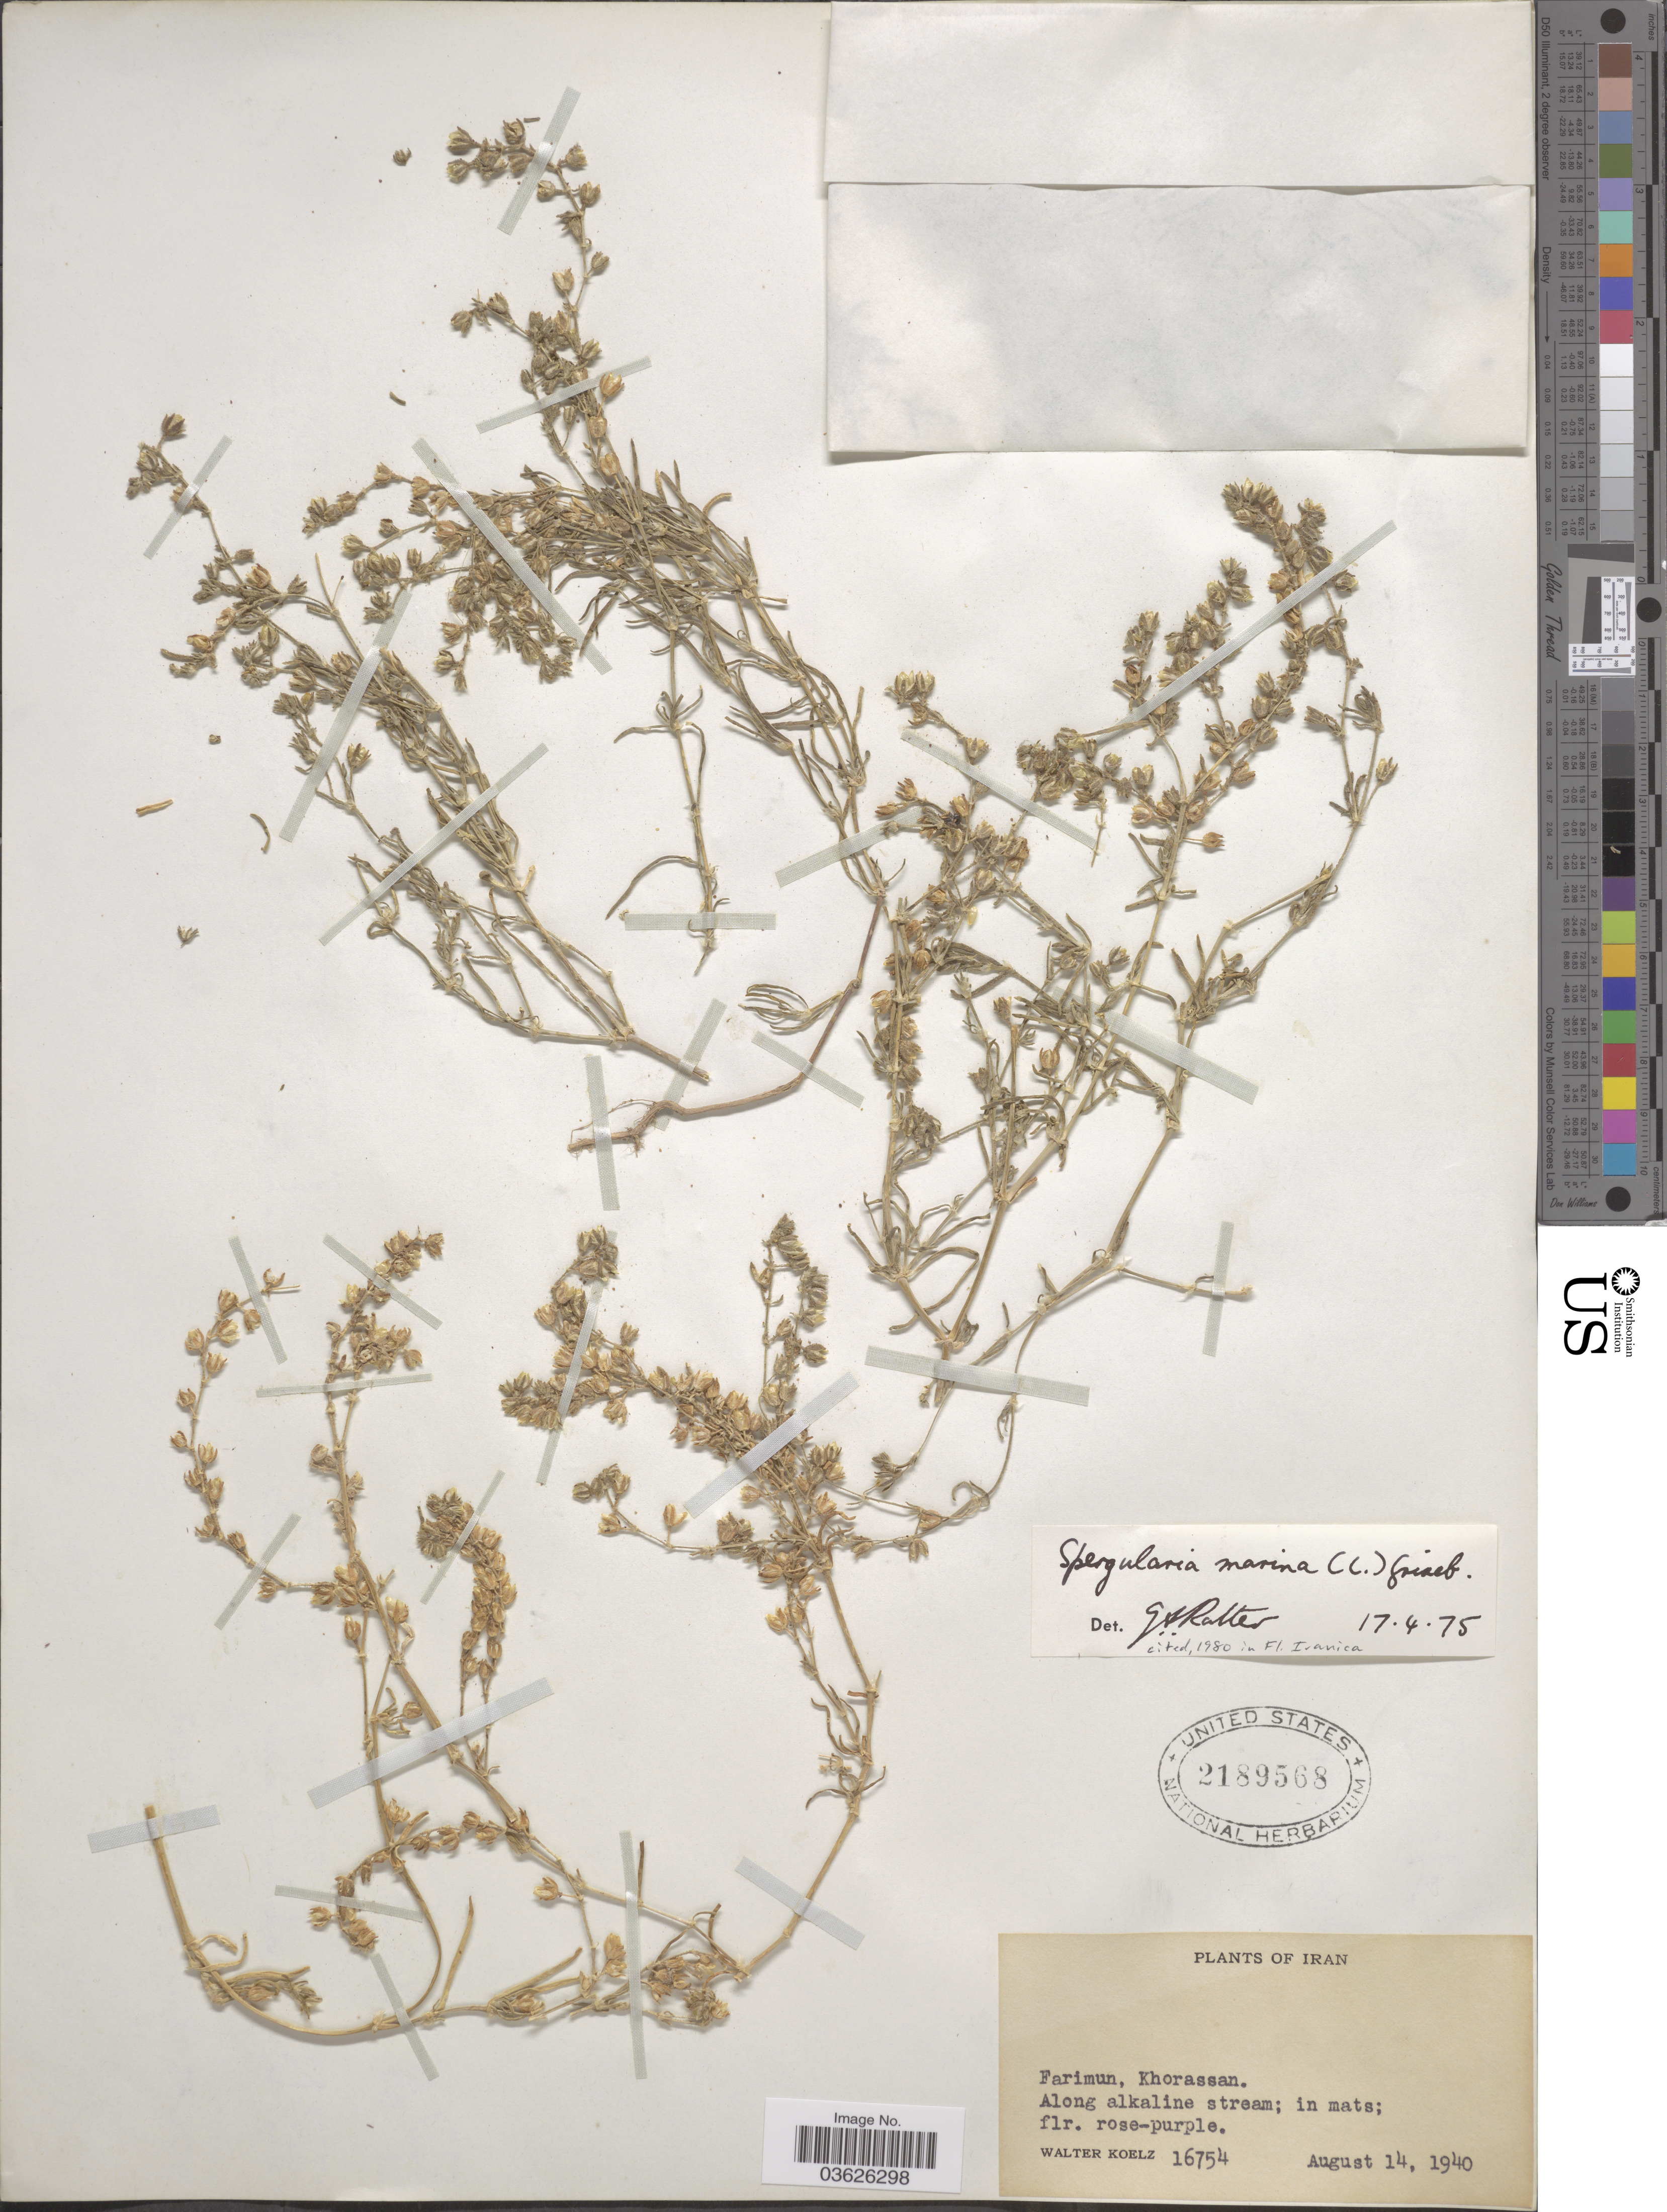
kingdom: Plantae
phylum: Tracheophyta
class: Magnoliopsida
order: Caryophyllales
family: Caryophyllaceae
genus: Spergularia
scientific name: Spergularia marina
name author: (L.) Griseb.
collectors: W. N. Koelz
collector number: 16754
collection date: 1940-08-14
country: Iran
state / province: Khorasan [obsolete]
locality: Farimun, Khorassan.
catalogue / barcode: US 2189568